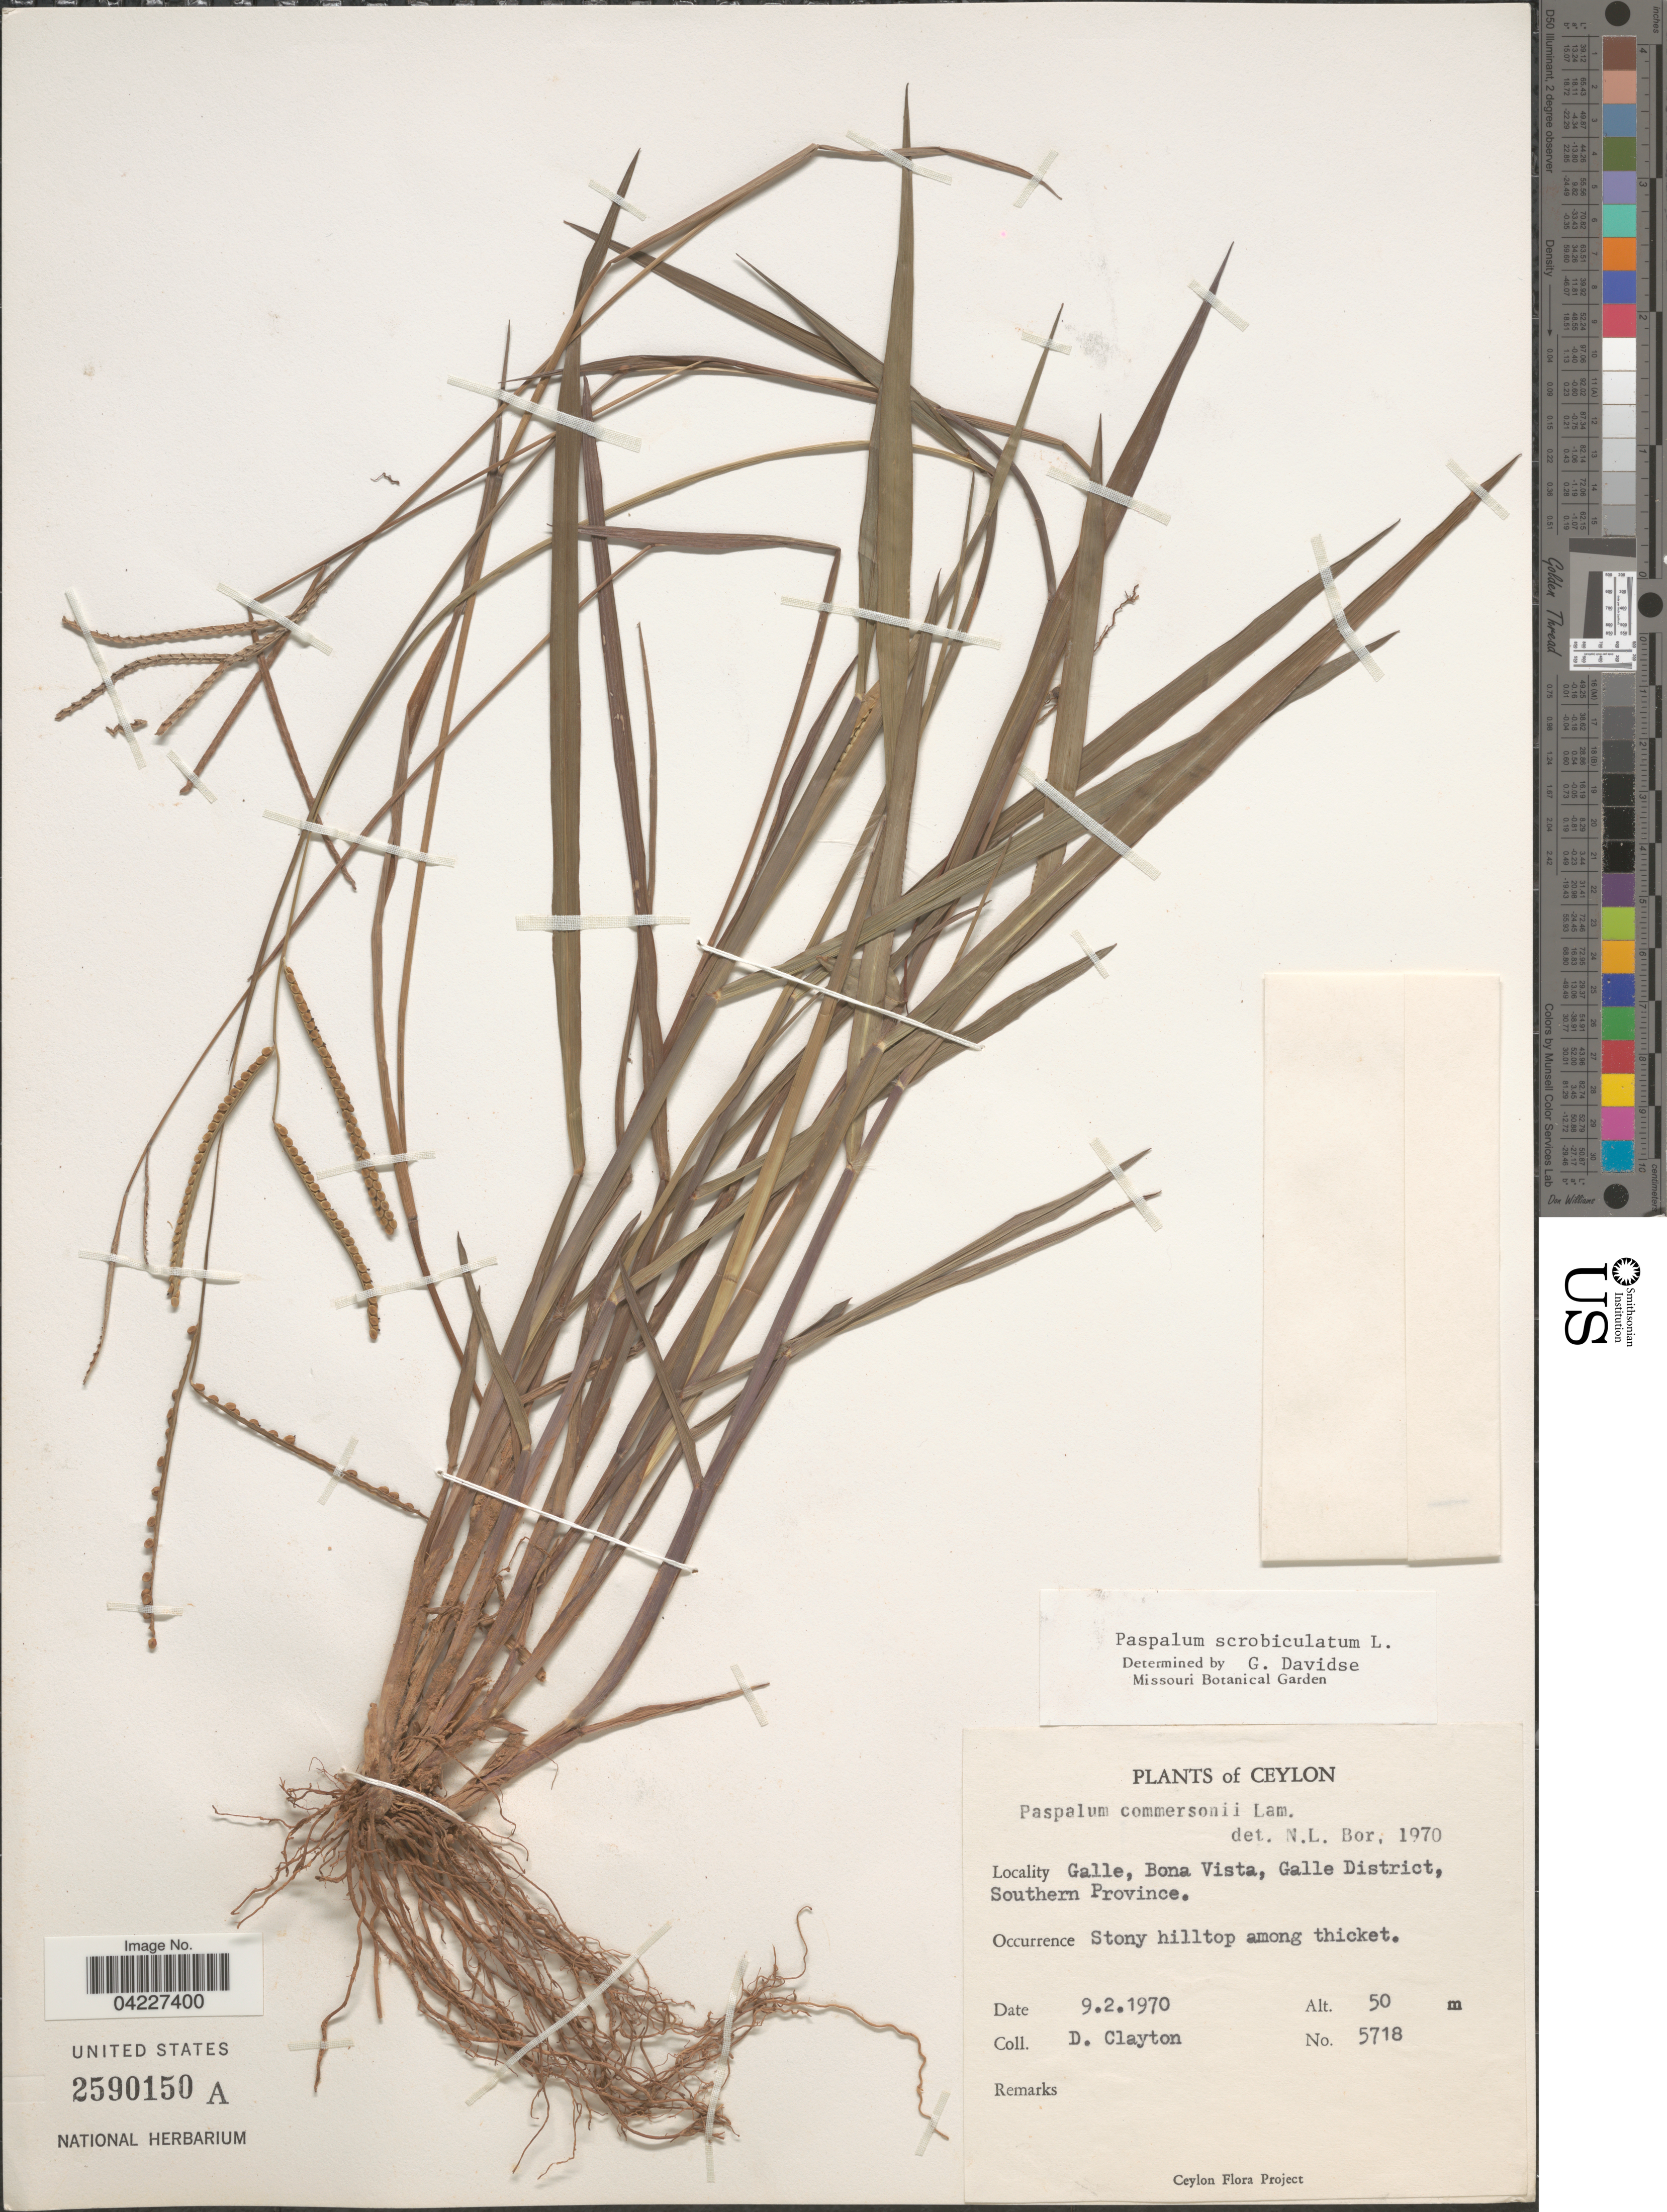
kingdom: Plantae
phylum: Tracheophyta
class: Liliopsida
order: Poales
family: Poaceae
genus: Paspalum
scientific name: Paspalum scrobiculatum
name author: L.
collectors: D. Clayton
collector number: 5718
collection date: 1970-02-09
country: Sri Lanka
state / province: Southern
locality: Ceylon. Galle, Bona Vista, Galle District.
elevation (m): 50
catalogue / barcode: US 2590150A